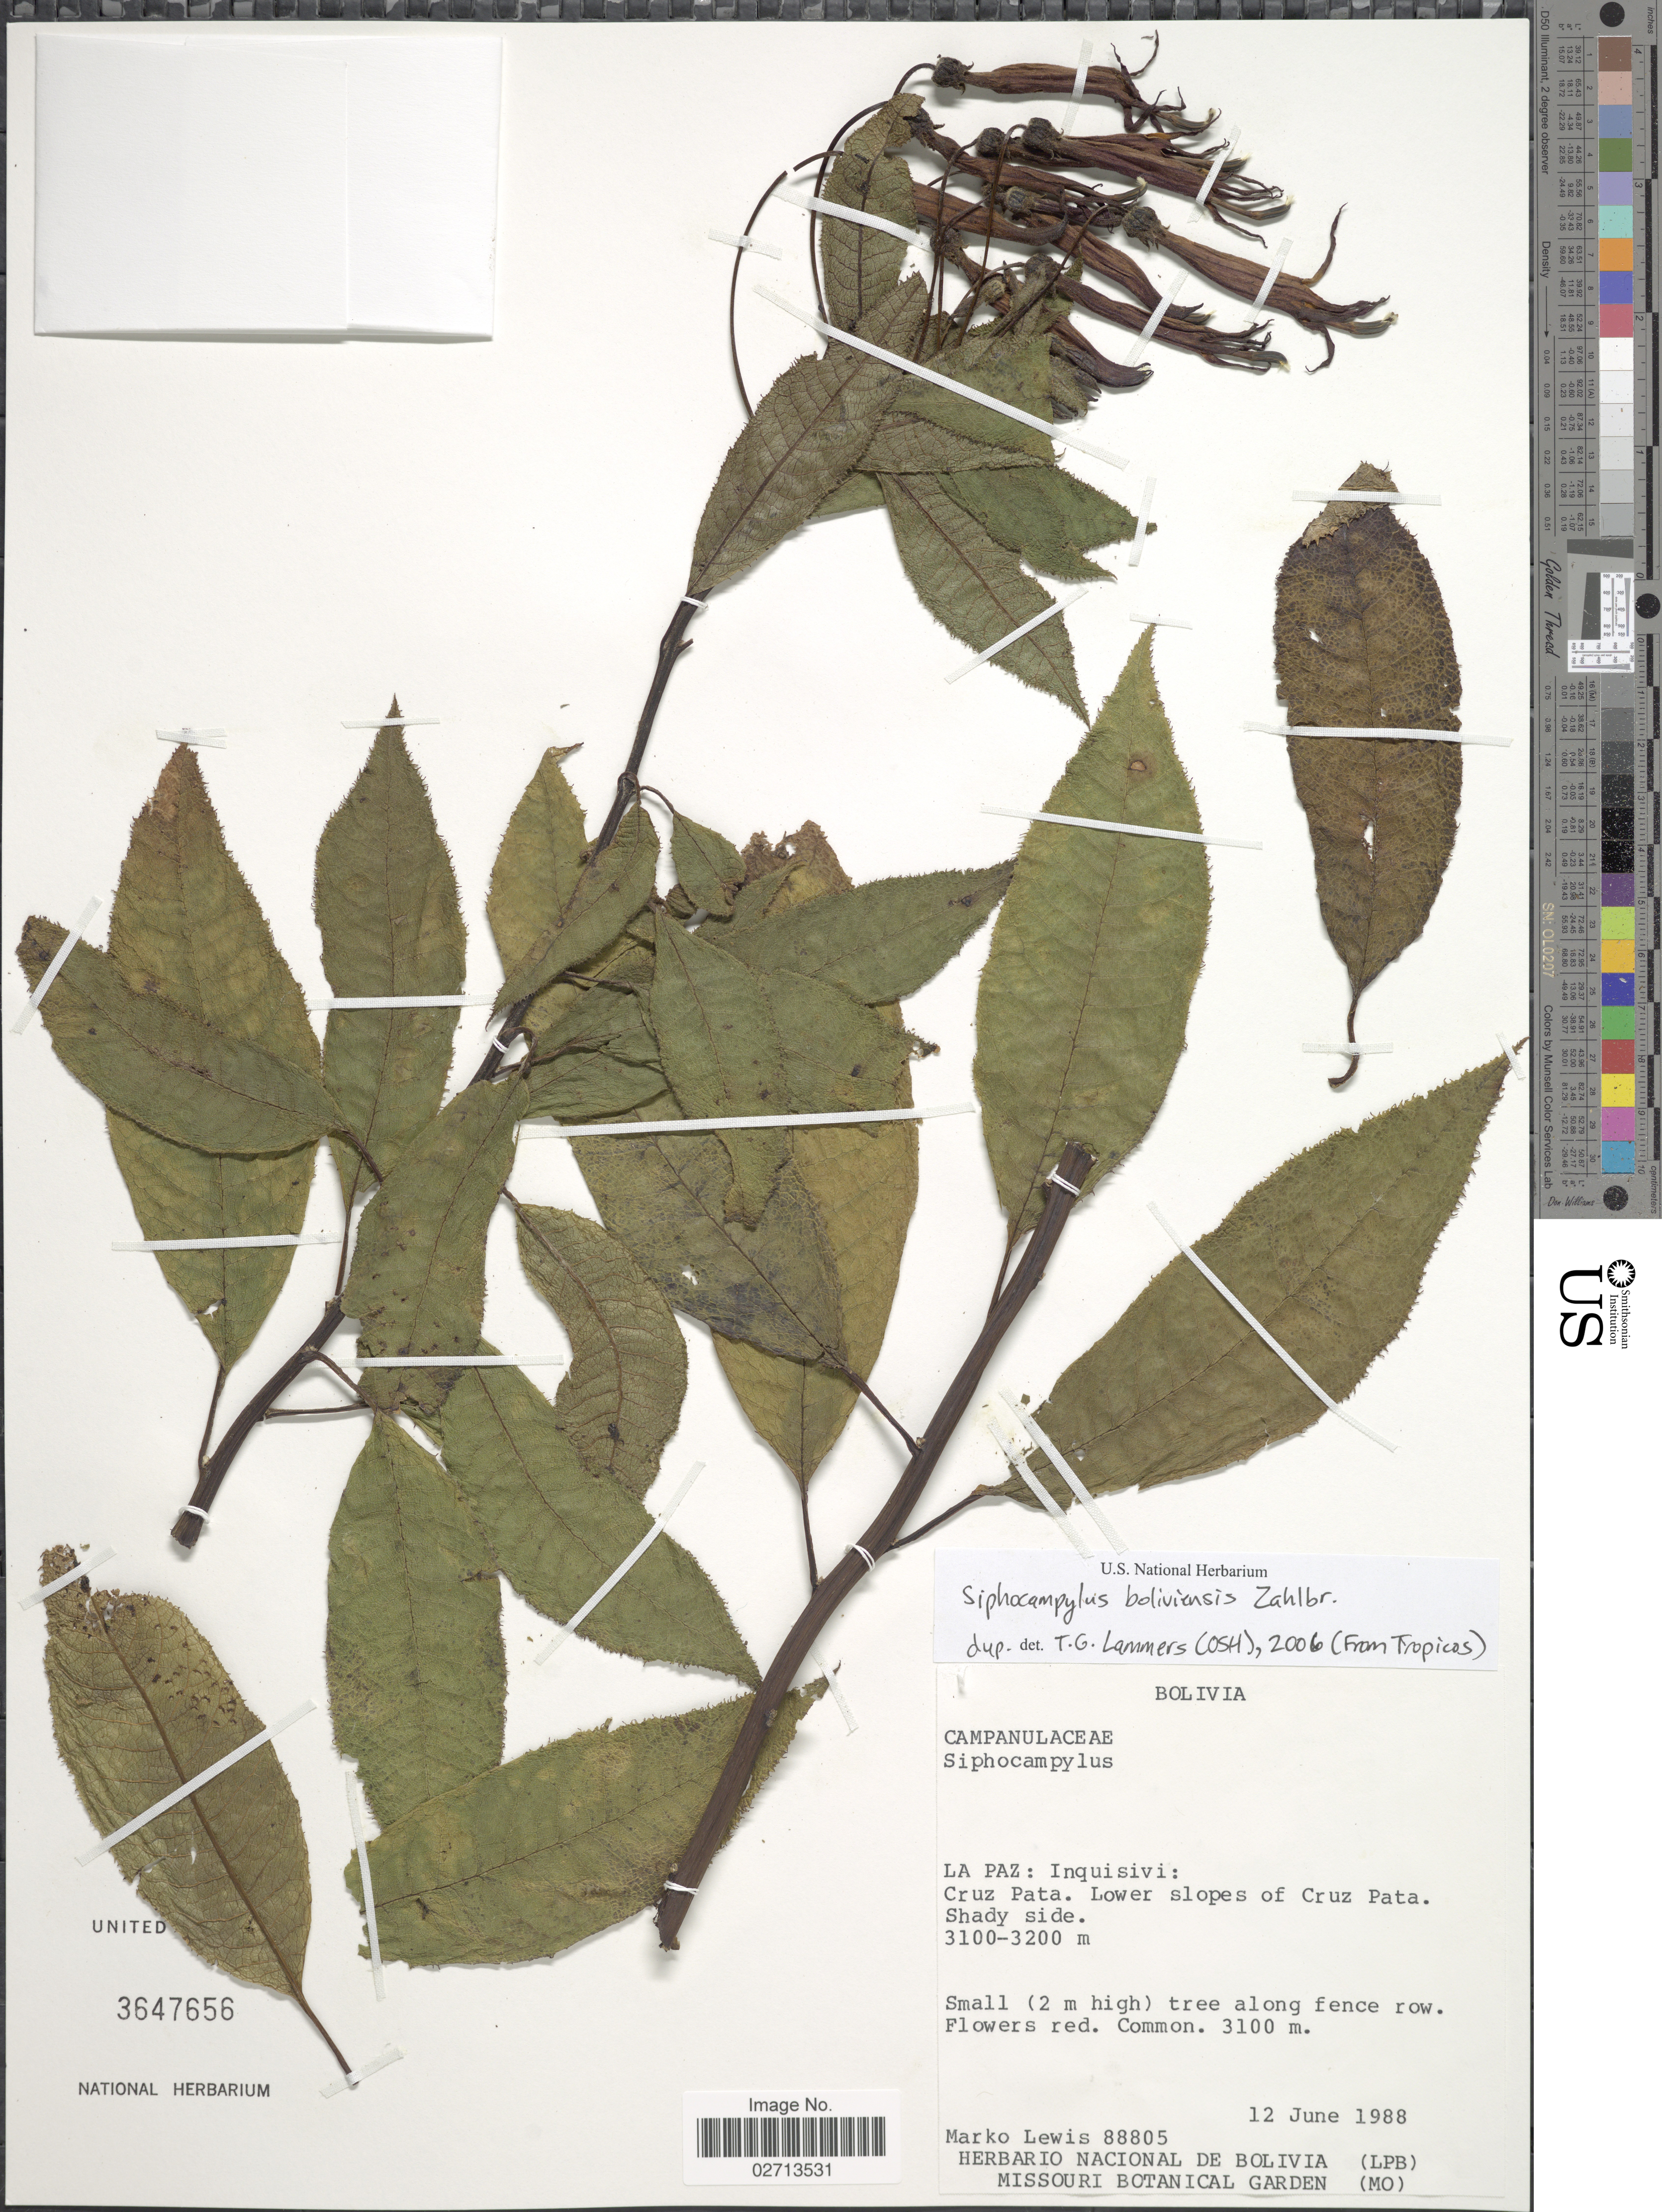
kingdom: Plantae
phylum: Tracheophyta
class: Magnoliopsida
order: Asterales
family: Campanulaceae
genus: Siphocampylus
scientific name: Siphocampylus boliviensis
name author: Zahlbr.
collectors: M. A. Lewis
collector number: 88805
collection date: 1988-06-12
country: Bolivia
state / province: La Paz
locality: Inquisivi: Cruz Pata. Lower slopes of Cruz Pata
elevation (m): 3100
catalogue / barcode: US 3647656